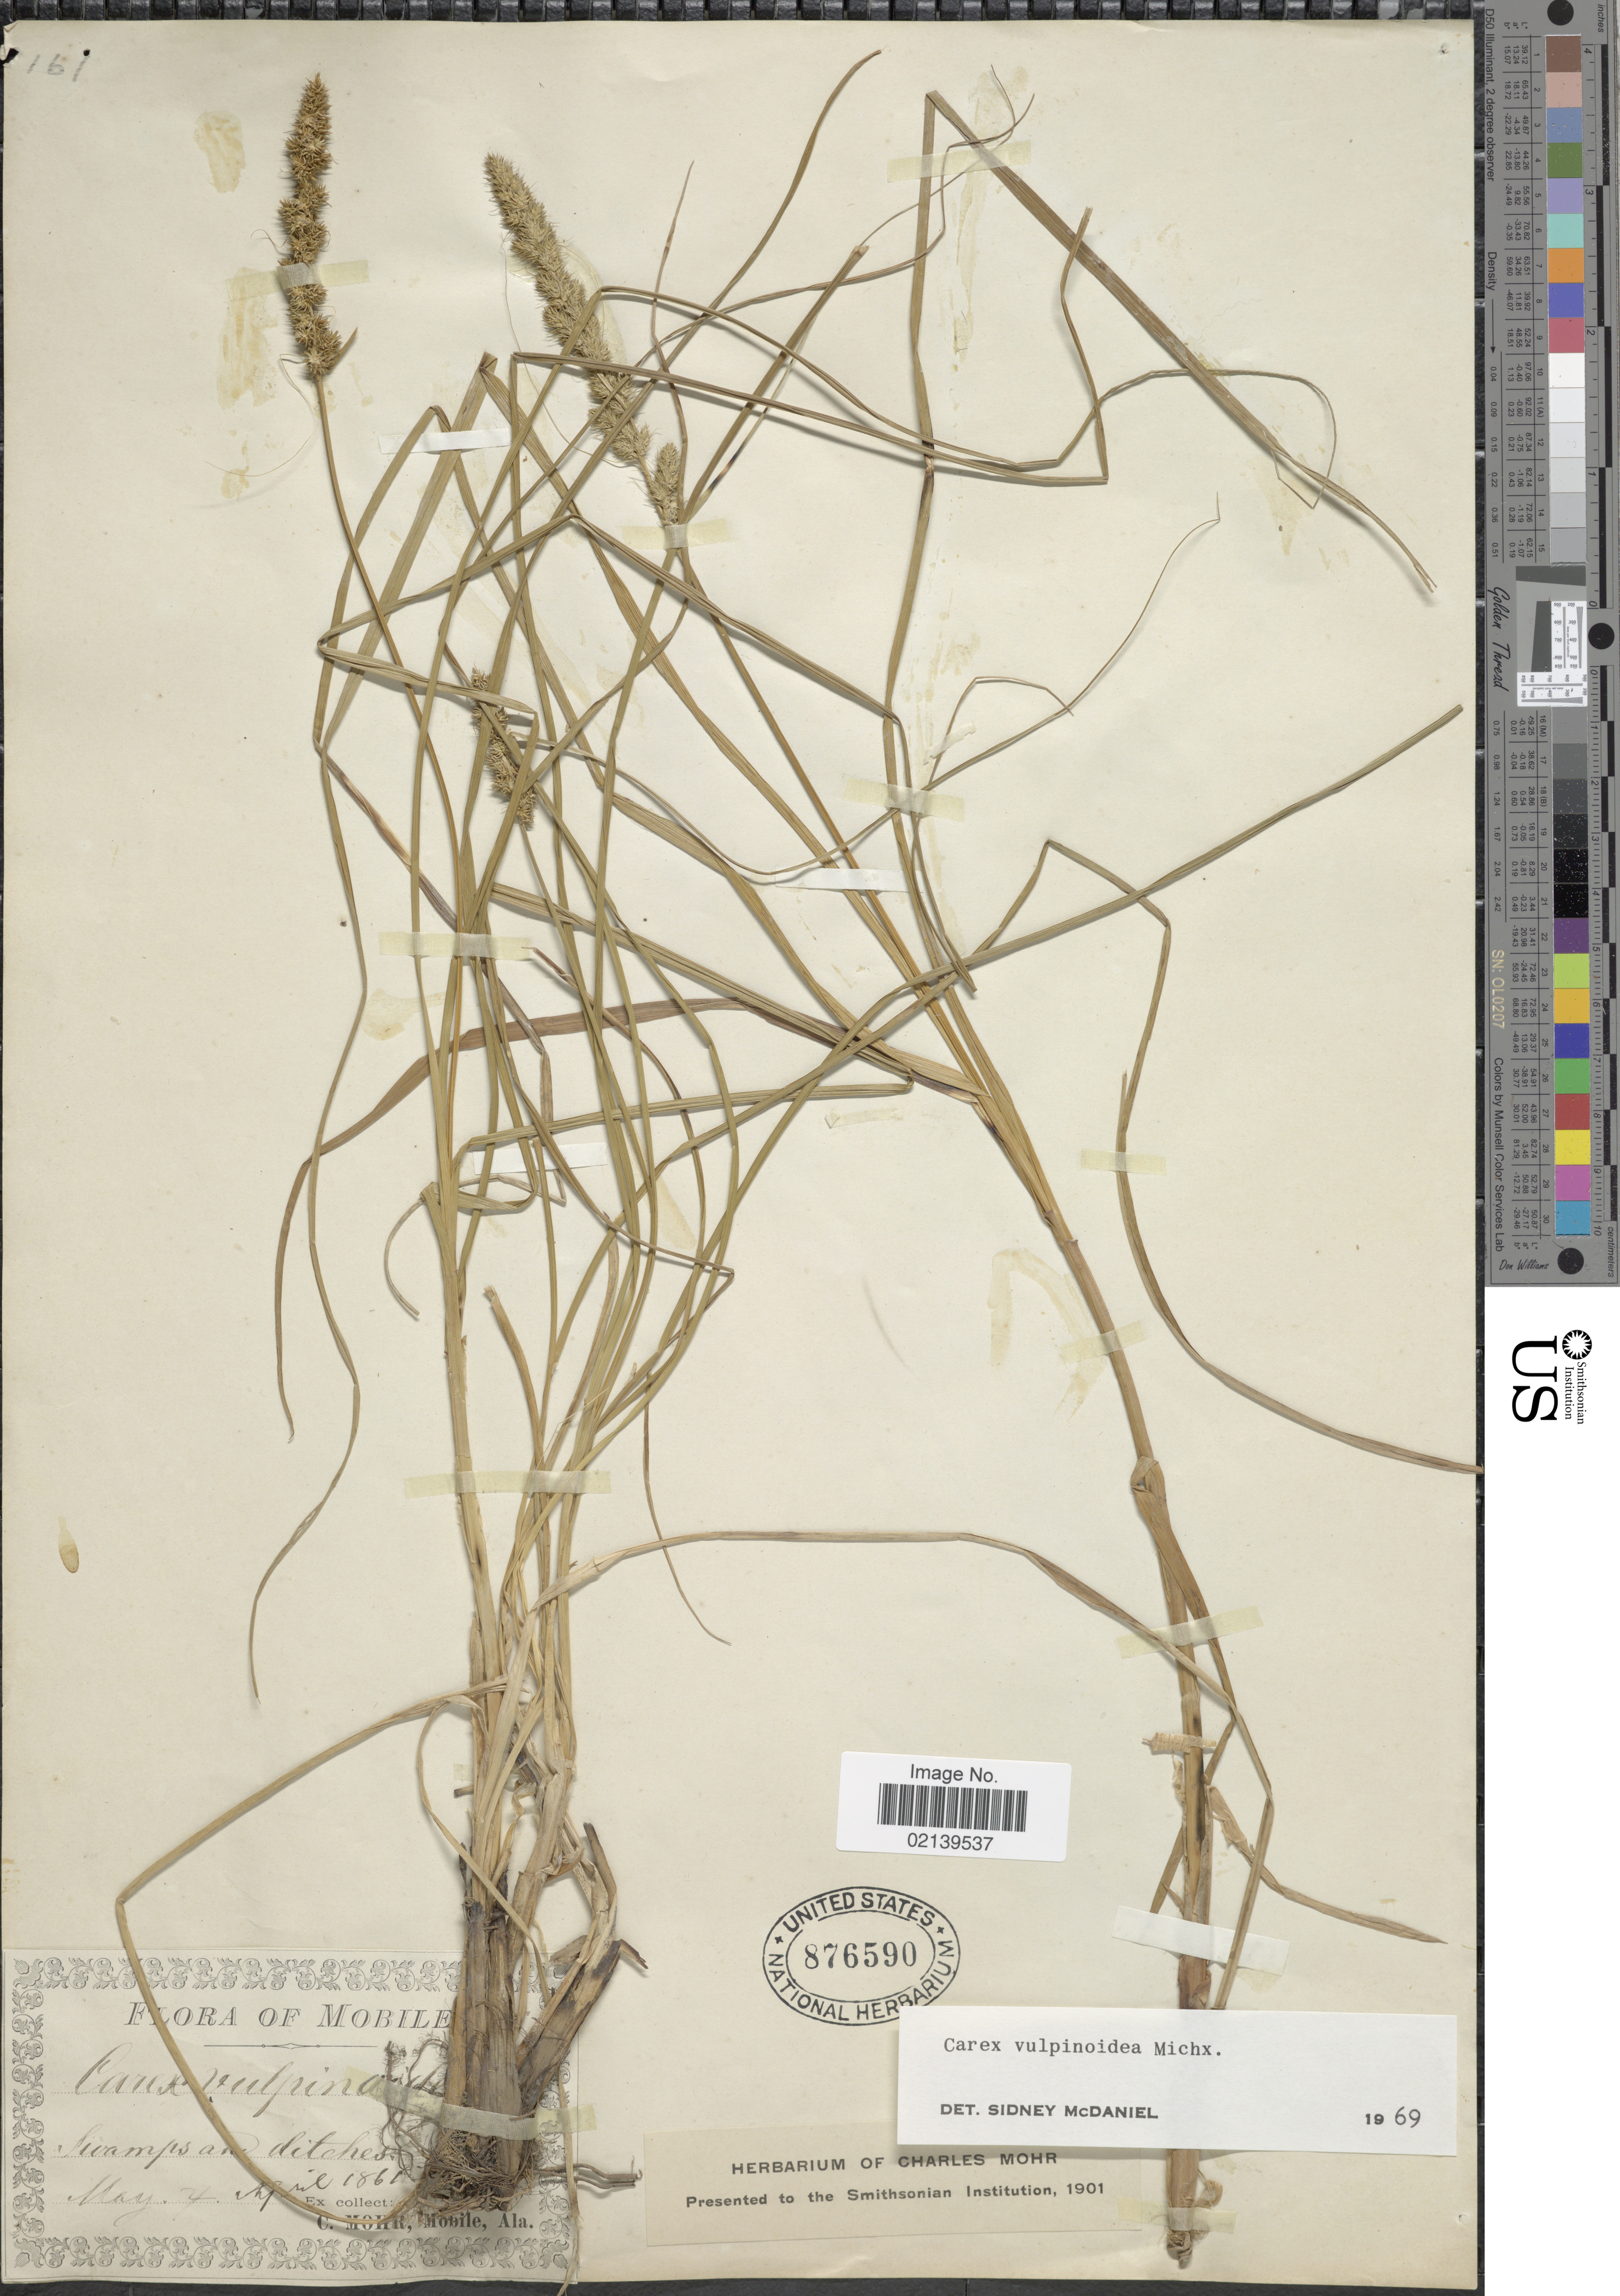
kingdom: Plantae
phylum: Tracheophyta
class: Liliopsida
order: Poales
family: Cyperaceae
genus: Carex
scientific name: Carex vulpinoidea Michx.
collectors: C. T. Mohr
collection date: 1861-04/1861-05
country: United States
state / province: Alabama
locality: Mobile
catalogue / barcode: US 876590